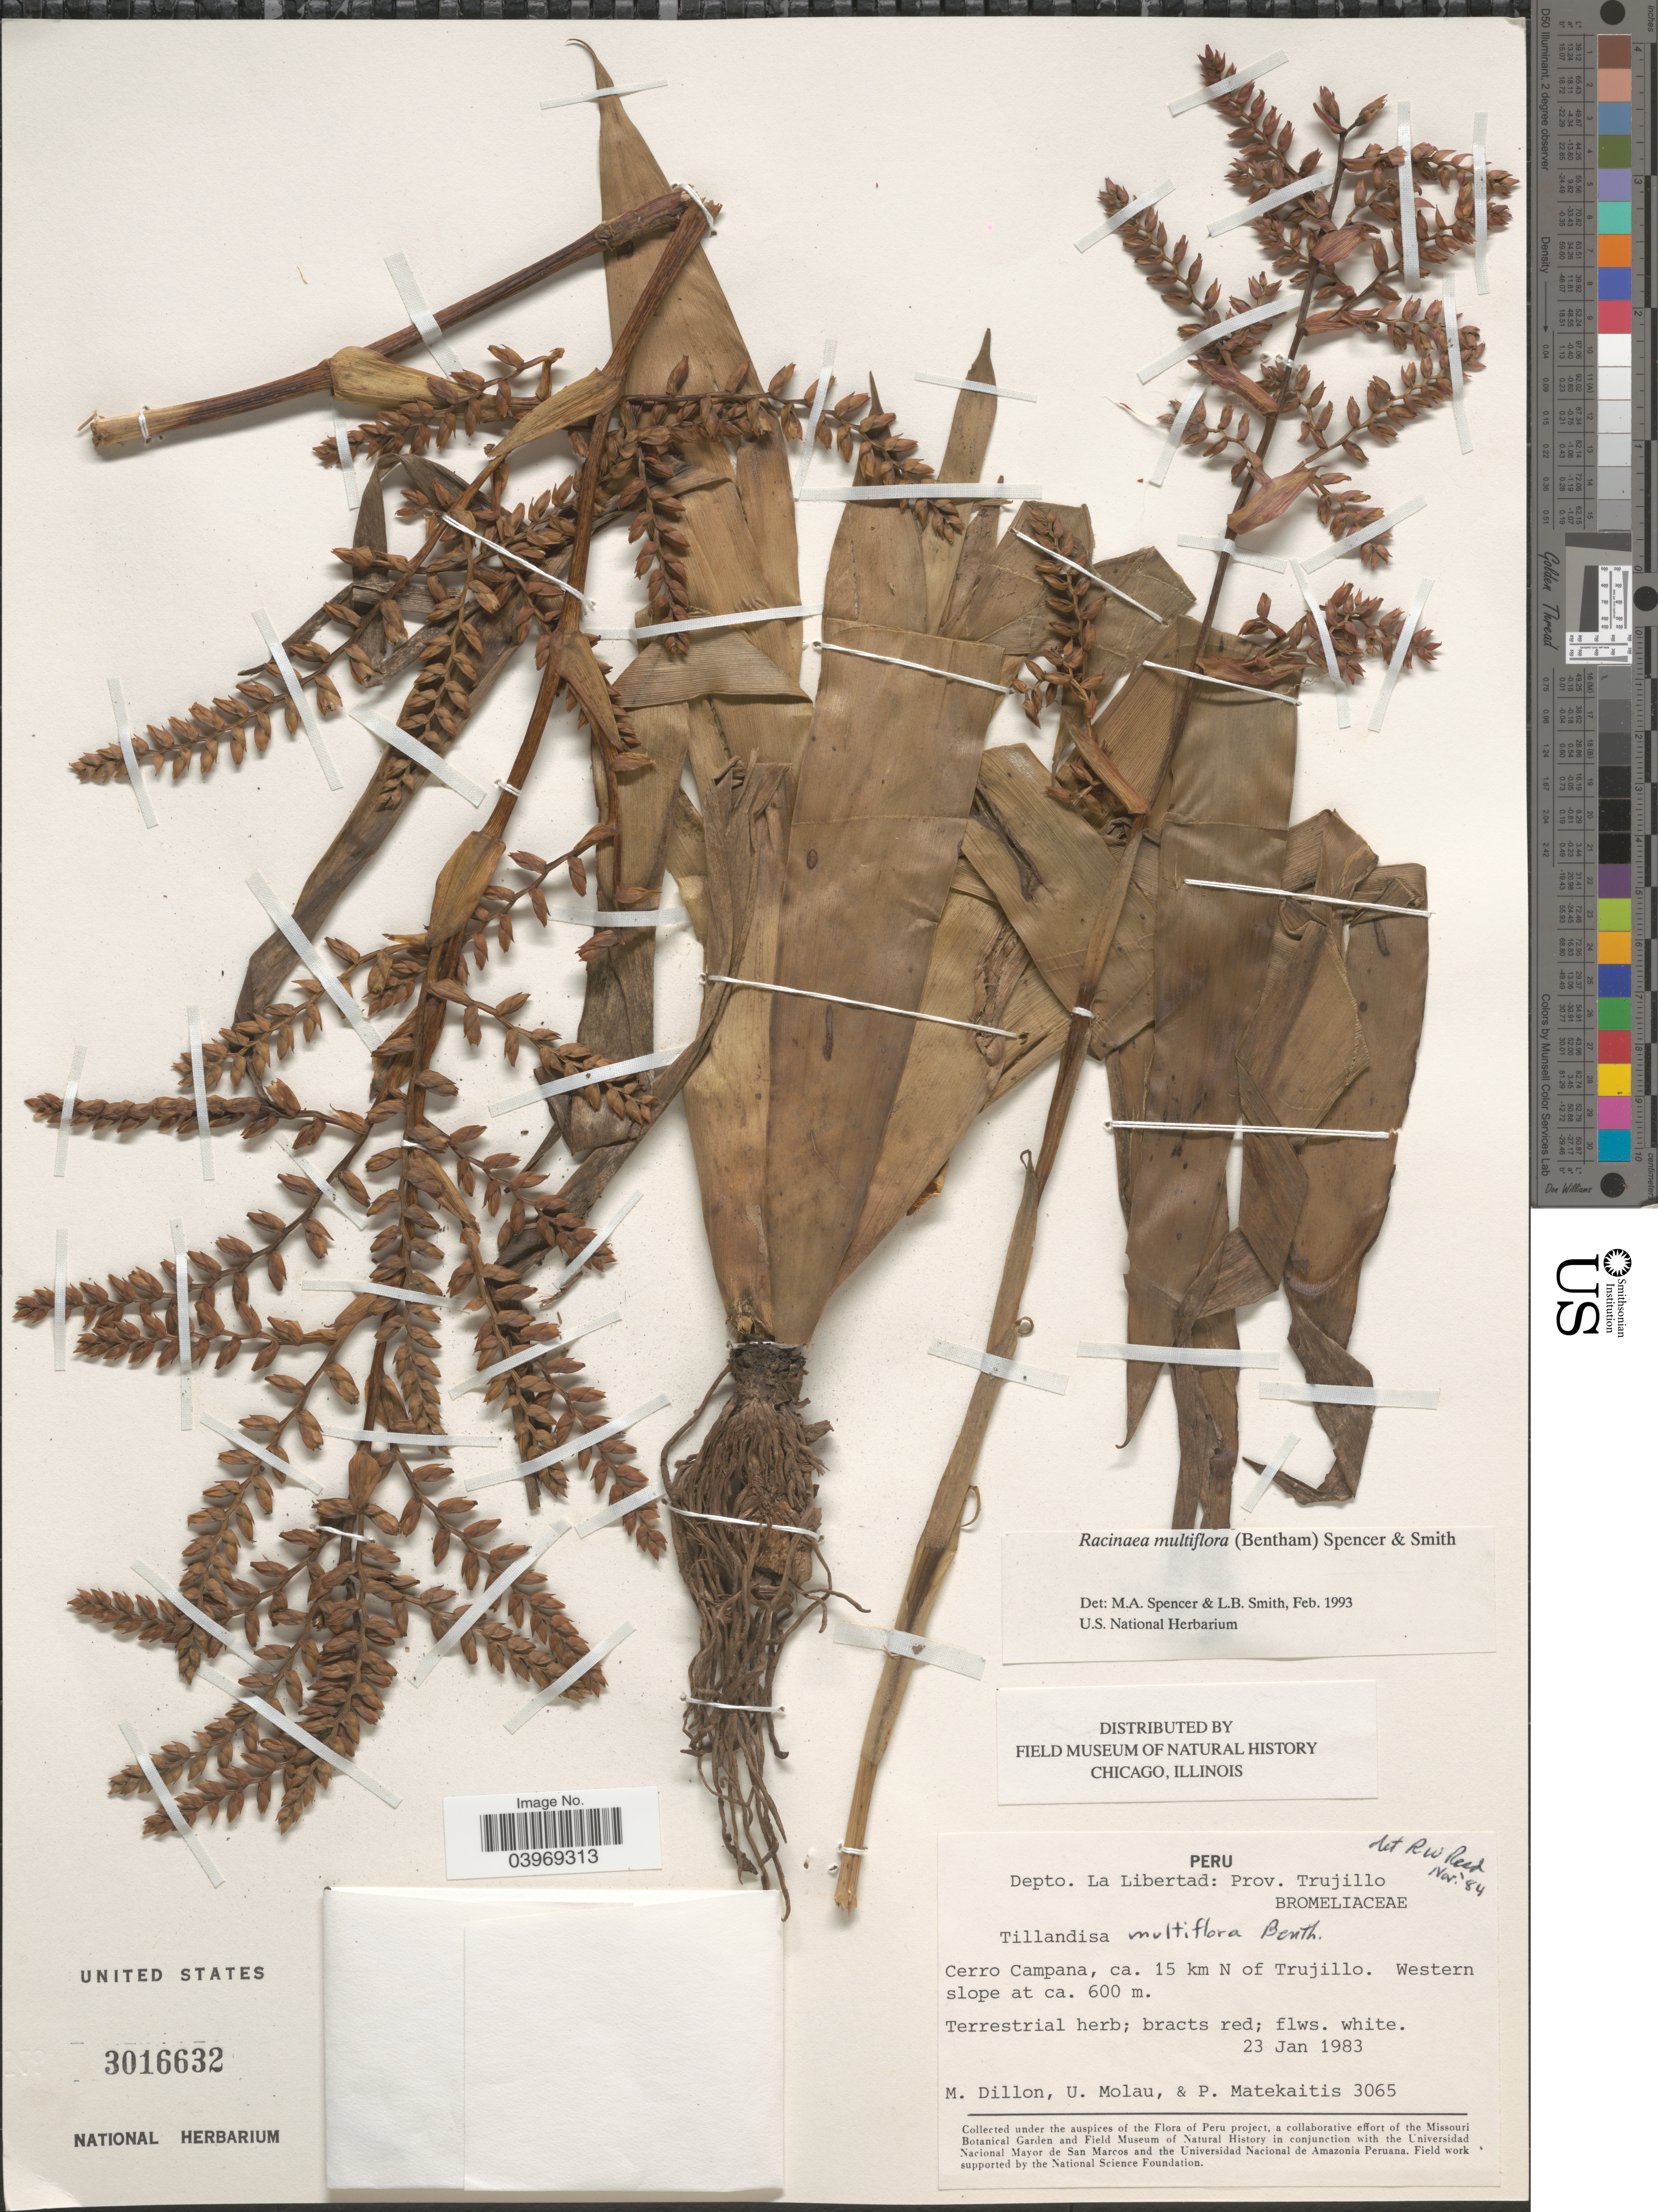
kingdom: Plantae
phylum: Tracheophyta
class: Liliopsida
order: Poales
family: Bromeliaceae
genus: Racinaea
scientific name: Racinaea multiflora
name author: (Benth.) M.A. Spencer & L.B. Sm.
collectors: M. O. Dillon, U. Molau & P. Matekaitis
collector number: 3065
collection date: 1983-01-23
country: Peru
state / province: La Libertad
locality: Depto. La Libertad: Prov. Trujillo. Cerro Campana, ca. 15 km N of Trujillo. Western slope.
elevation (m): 600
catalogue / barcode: US 3016632